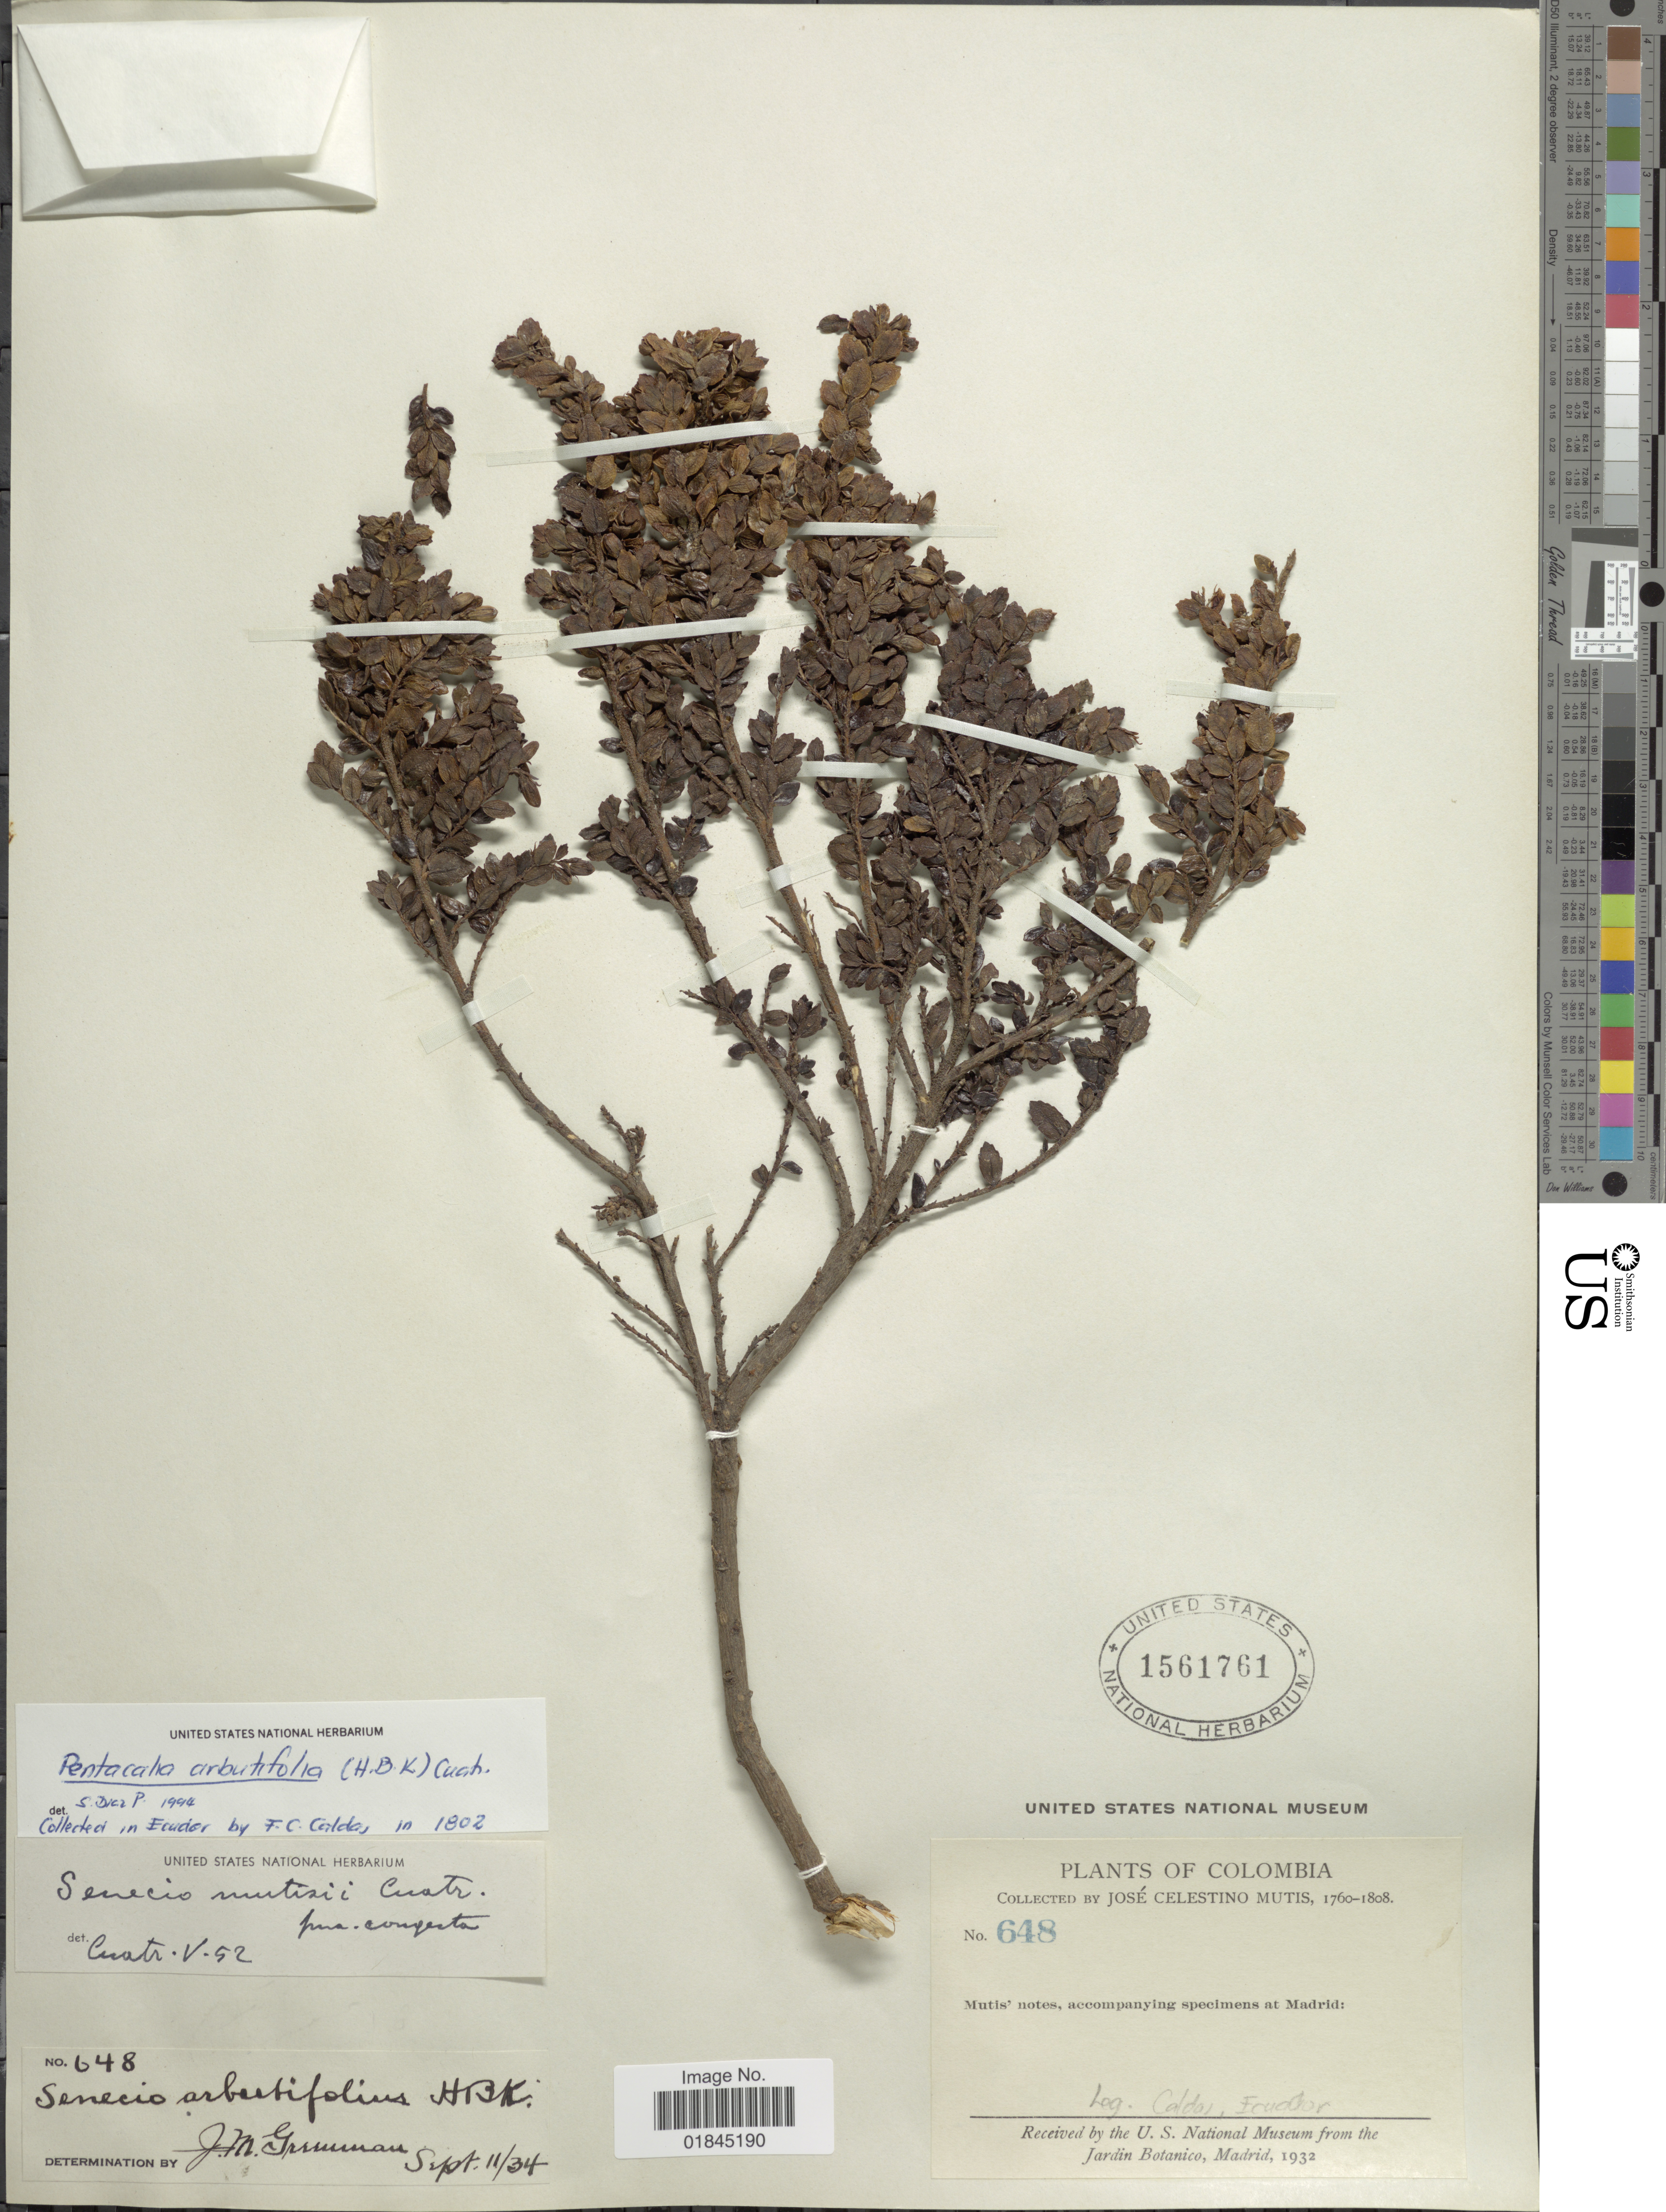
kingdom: Plantae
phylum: Tracheophyta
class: Magnoliopsida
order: Asterales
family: Asteraceae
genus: Pentacalia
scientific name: Pentacalia arbutifolia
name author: (Kunth) Cuatrec.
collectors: J. C. B. Mutis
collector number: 648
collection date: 1760/1808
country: Colombia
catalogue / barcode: US 1561761